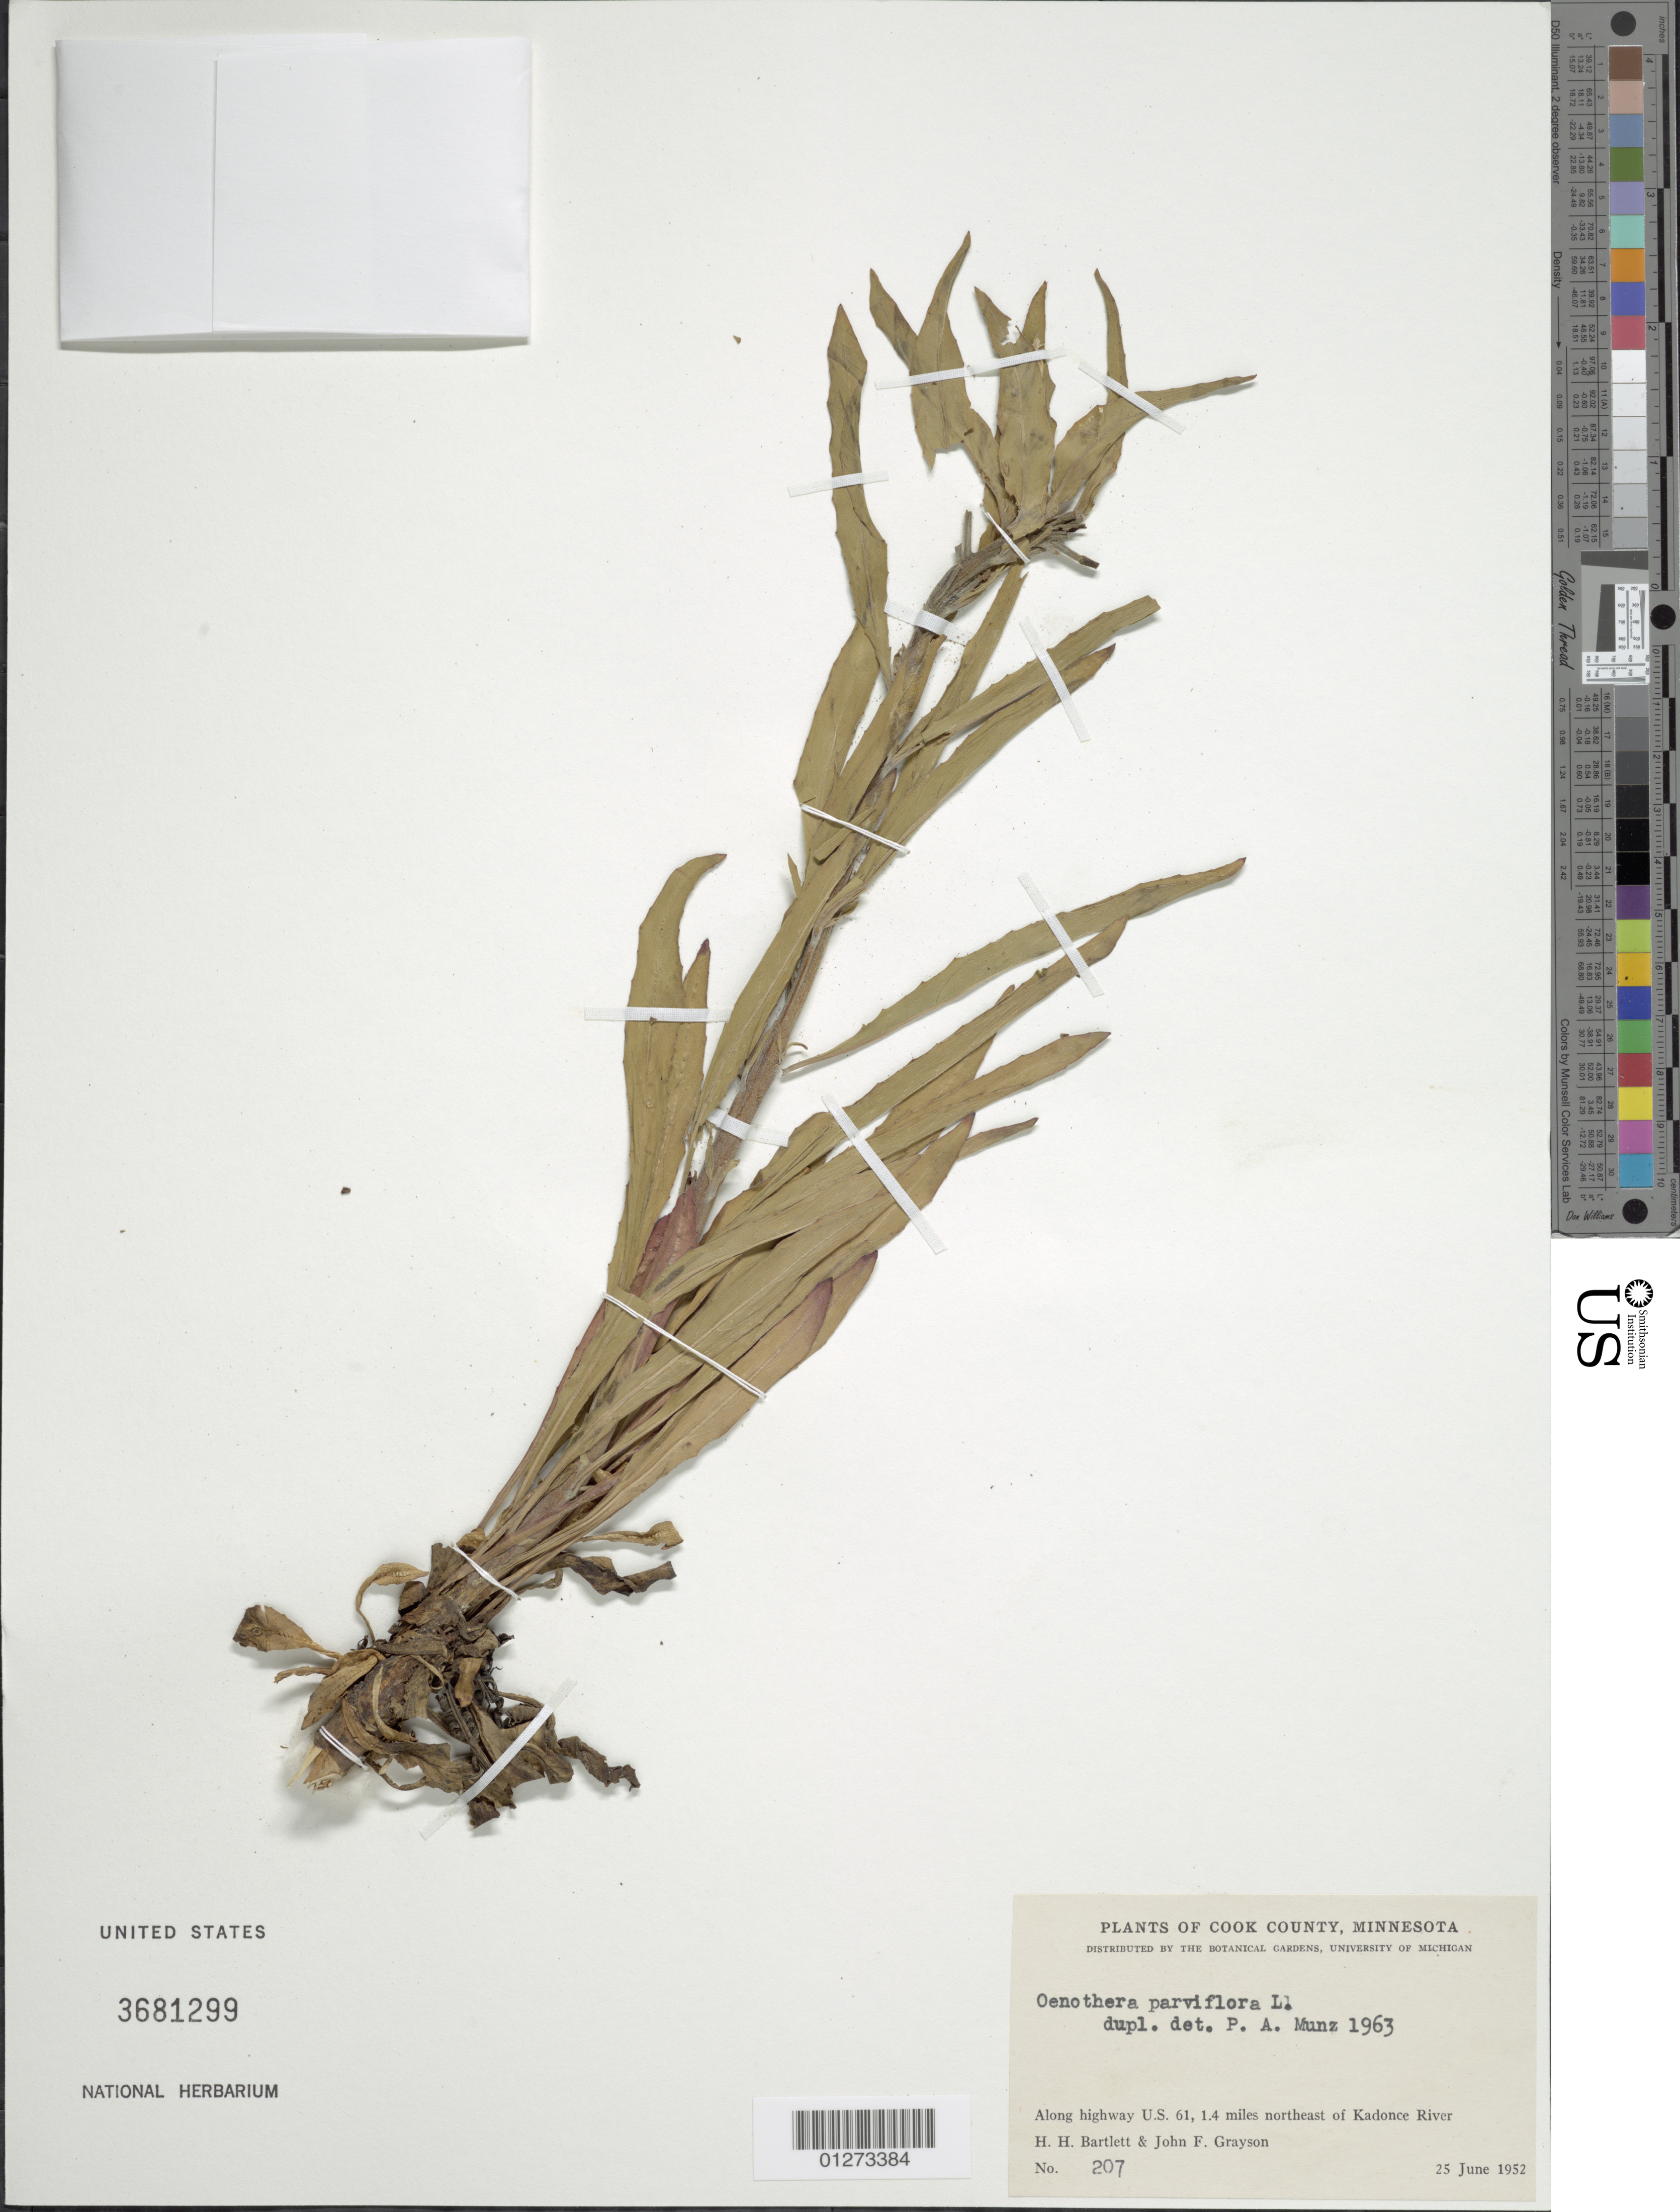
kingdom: Plantae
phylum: Tracheophyta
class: Magnoliopsida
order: Myrtales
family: Onagraceae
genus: Oenothera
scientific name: Oenothera parviflora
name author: L.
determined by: Munz, Philip A.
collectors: H. H. Bartlett & J. Grayson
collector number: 207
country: United States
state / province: Minnesota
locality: Along highway US 61, 1.4 miles northeast of Kadonce River.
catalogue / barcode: US 3681299